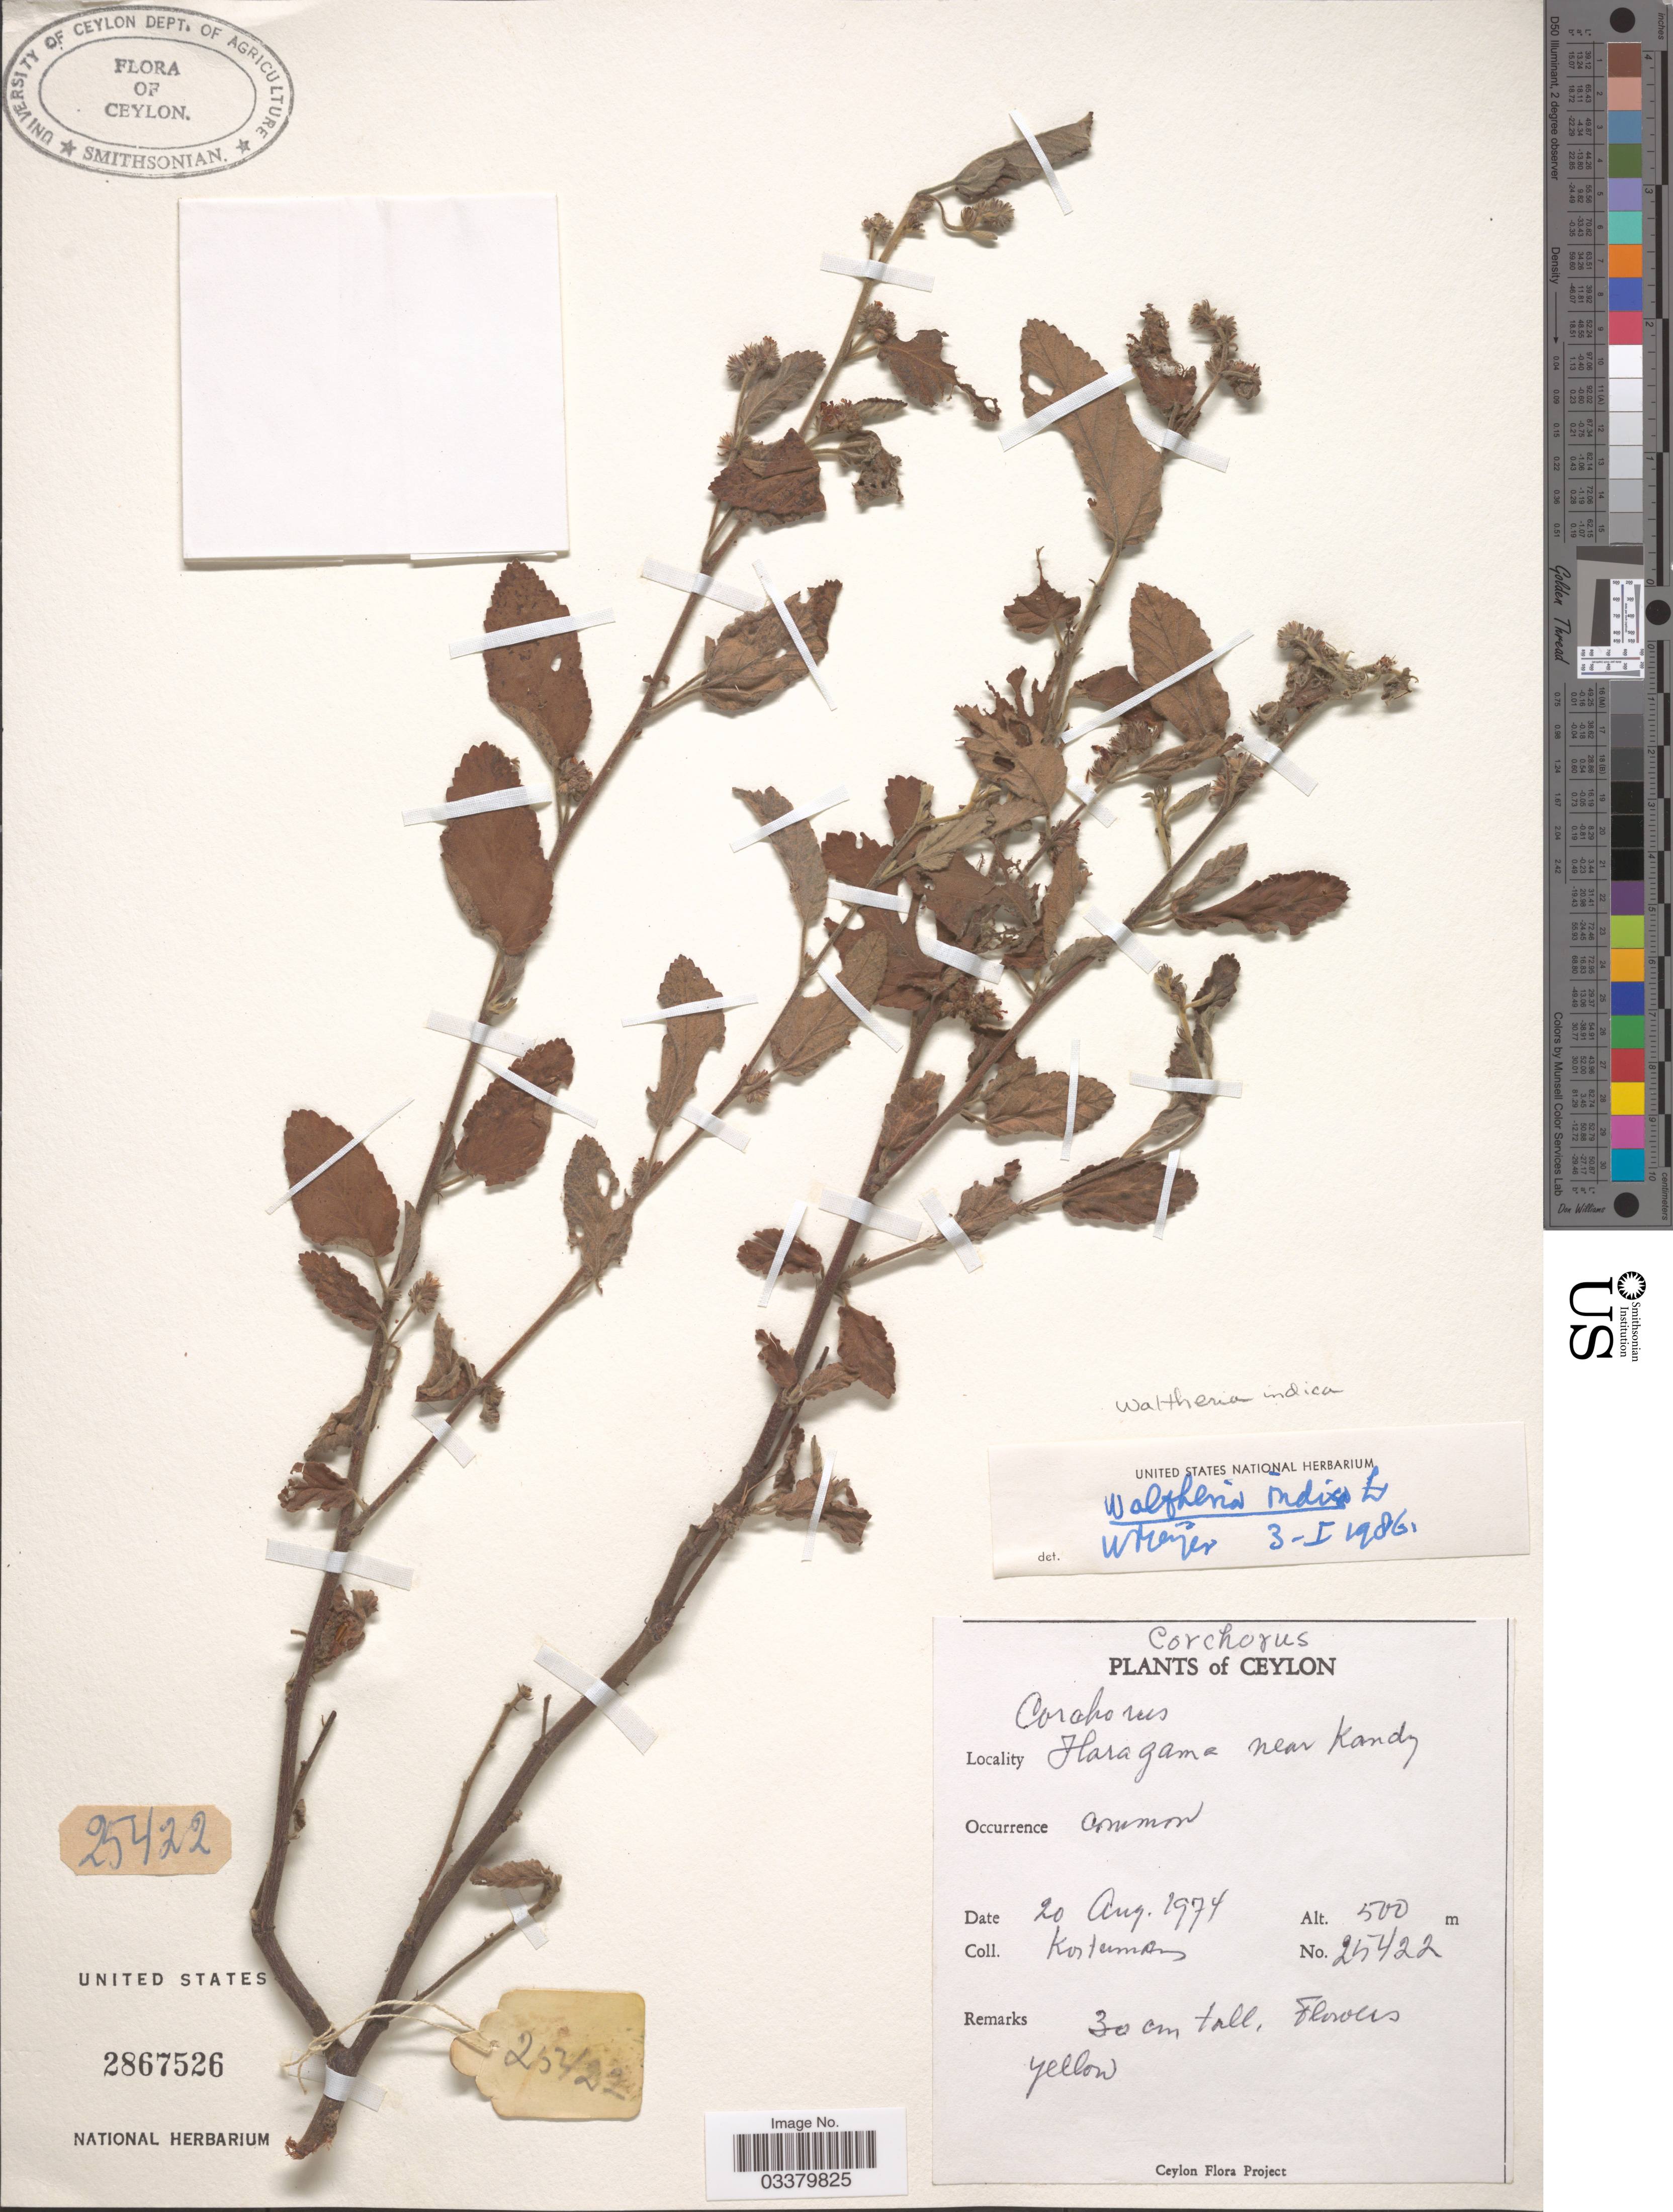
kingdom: Plantae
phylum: Tracheophyta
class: Magnoliopsida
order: Malvales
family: Malvaceae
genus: Waltheria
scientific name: Waltheria indica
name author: L.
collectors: Kostermans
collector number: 25422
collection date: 1974-08-20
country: Sri Lanka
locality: Ceylon, Haragama near Kandy.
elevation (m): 500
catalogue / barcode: US 2867526